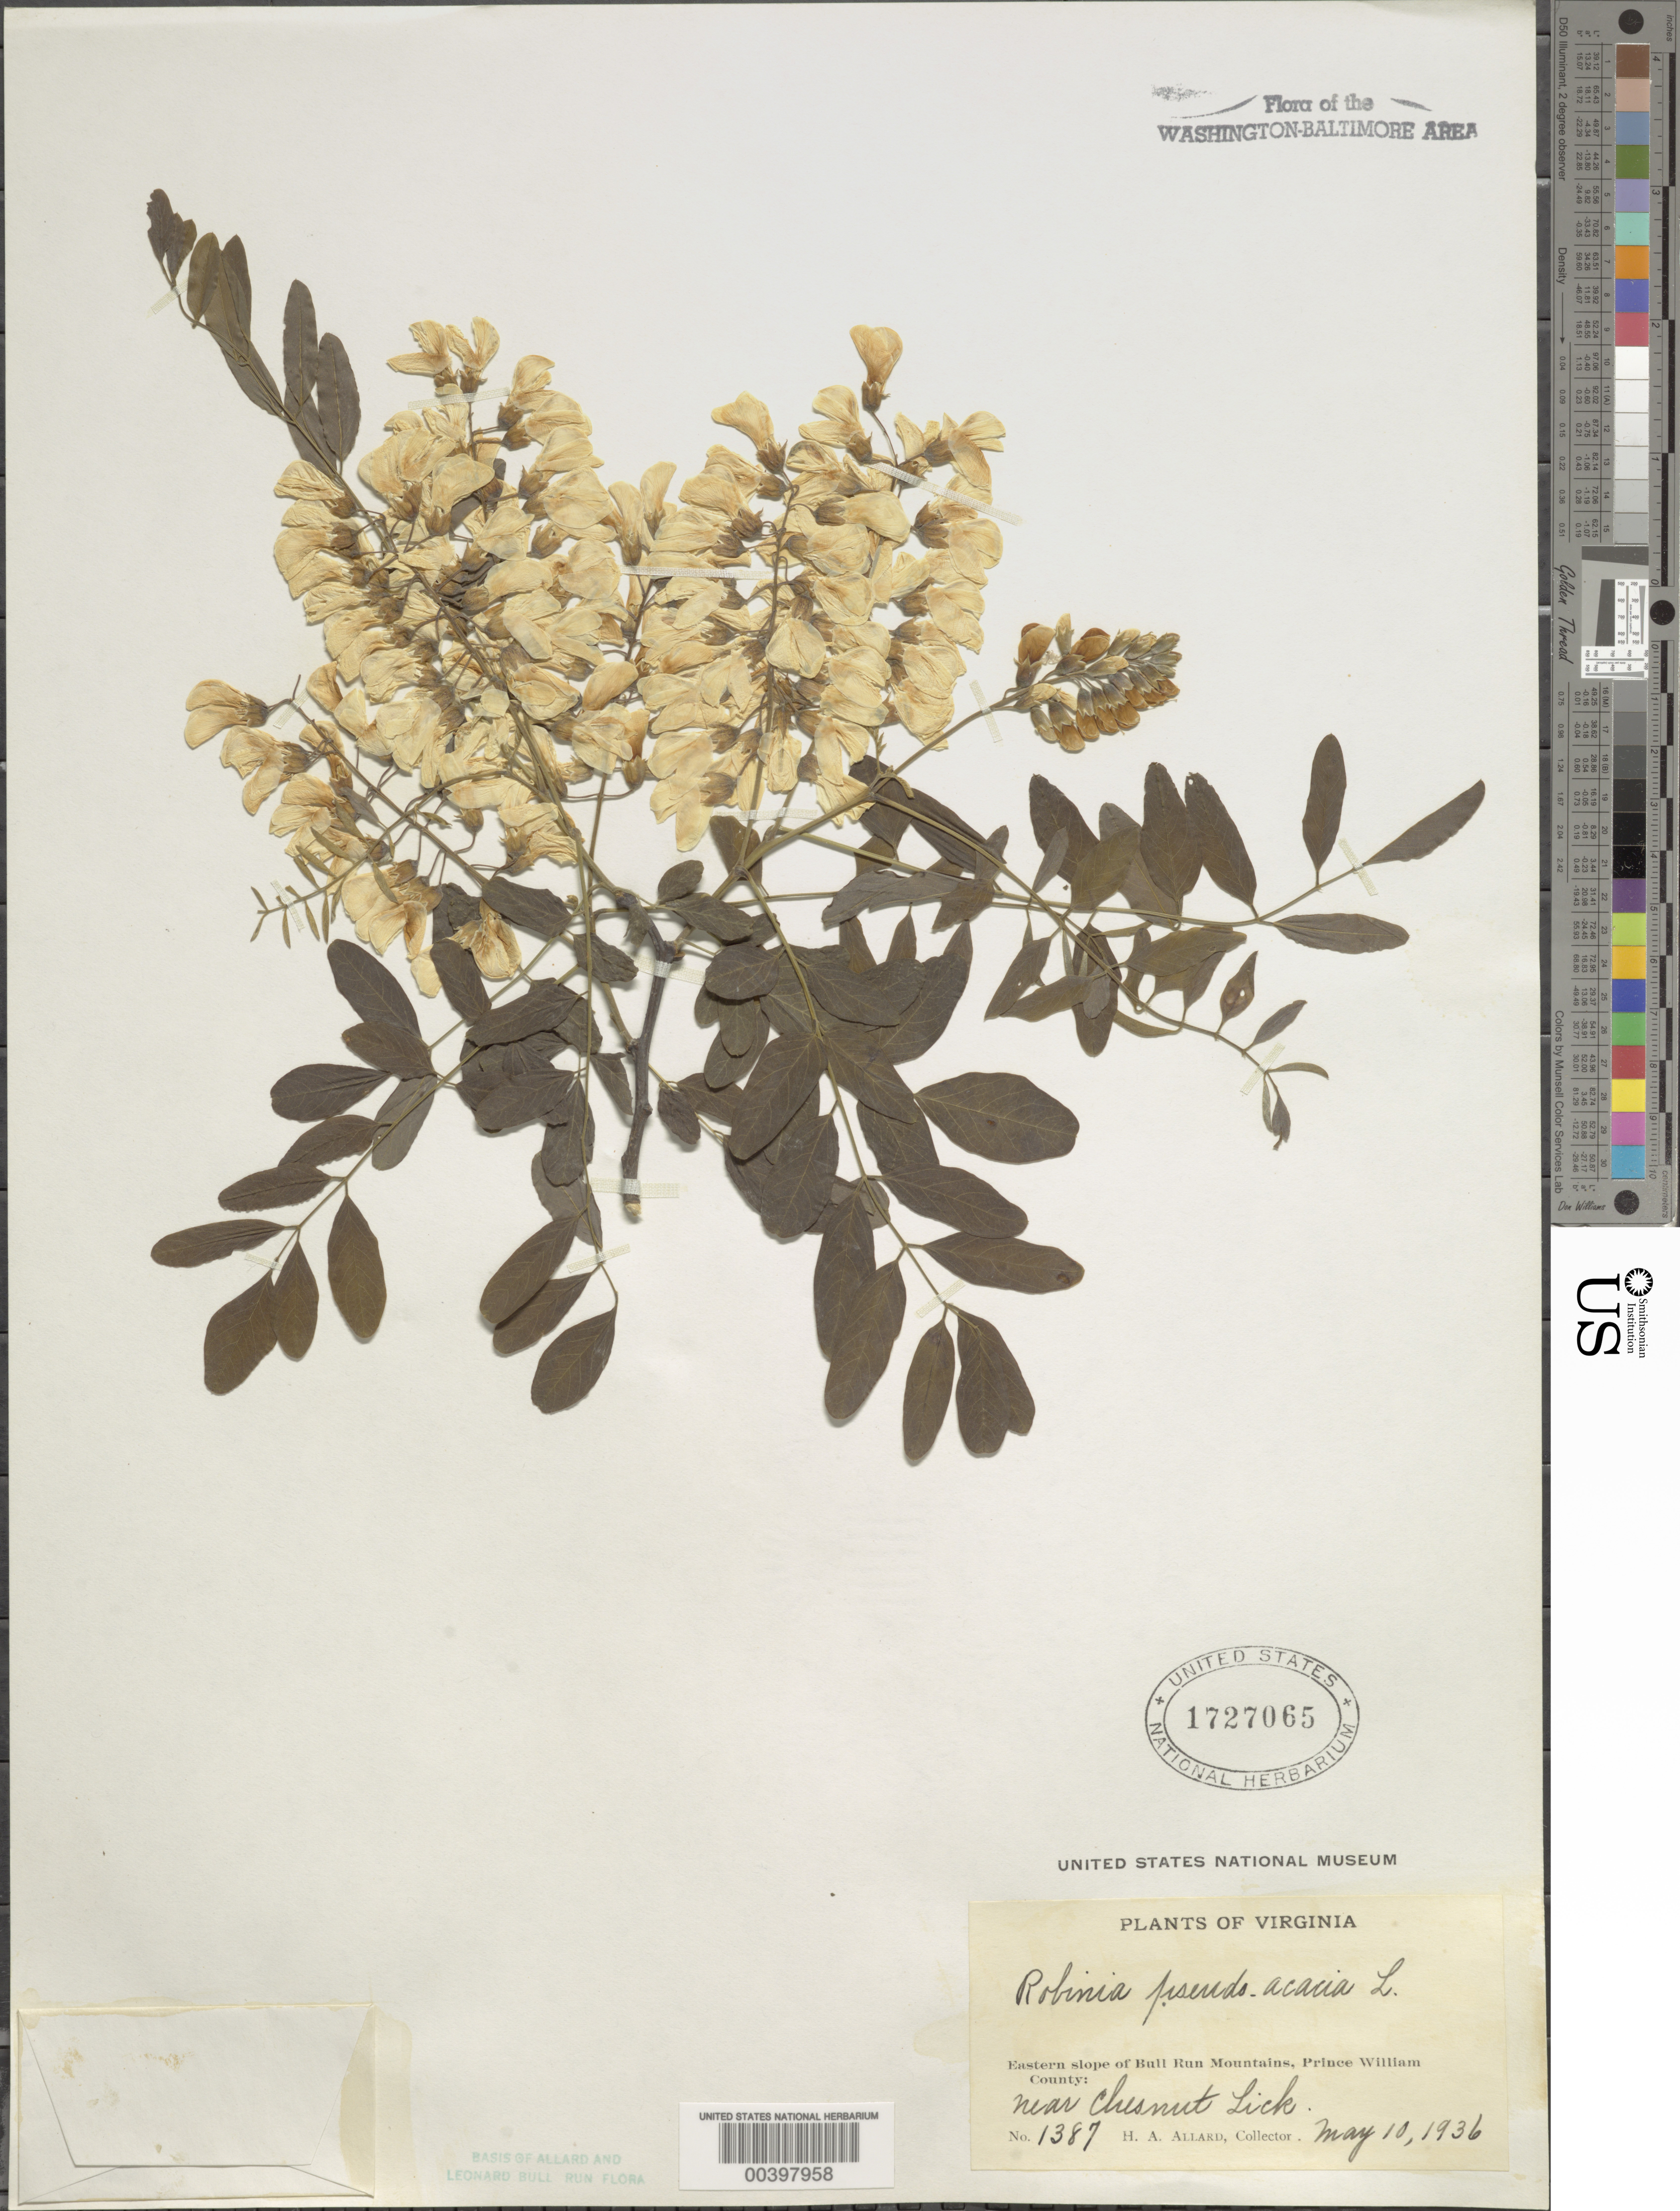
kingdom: Plantae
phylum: Tracheophyta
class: Magnoliopsida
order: Fabales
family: Fabaceae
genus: Robinia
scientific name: Robinia pseudoacacia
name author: L.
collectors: H. A. Allard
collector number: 1387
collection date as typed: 10 May 1936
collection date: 1936-05-10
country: United States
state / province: Virginia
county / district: Prince William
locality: Near Chestnut Lick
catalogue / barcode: US 1727065